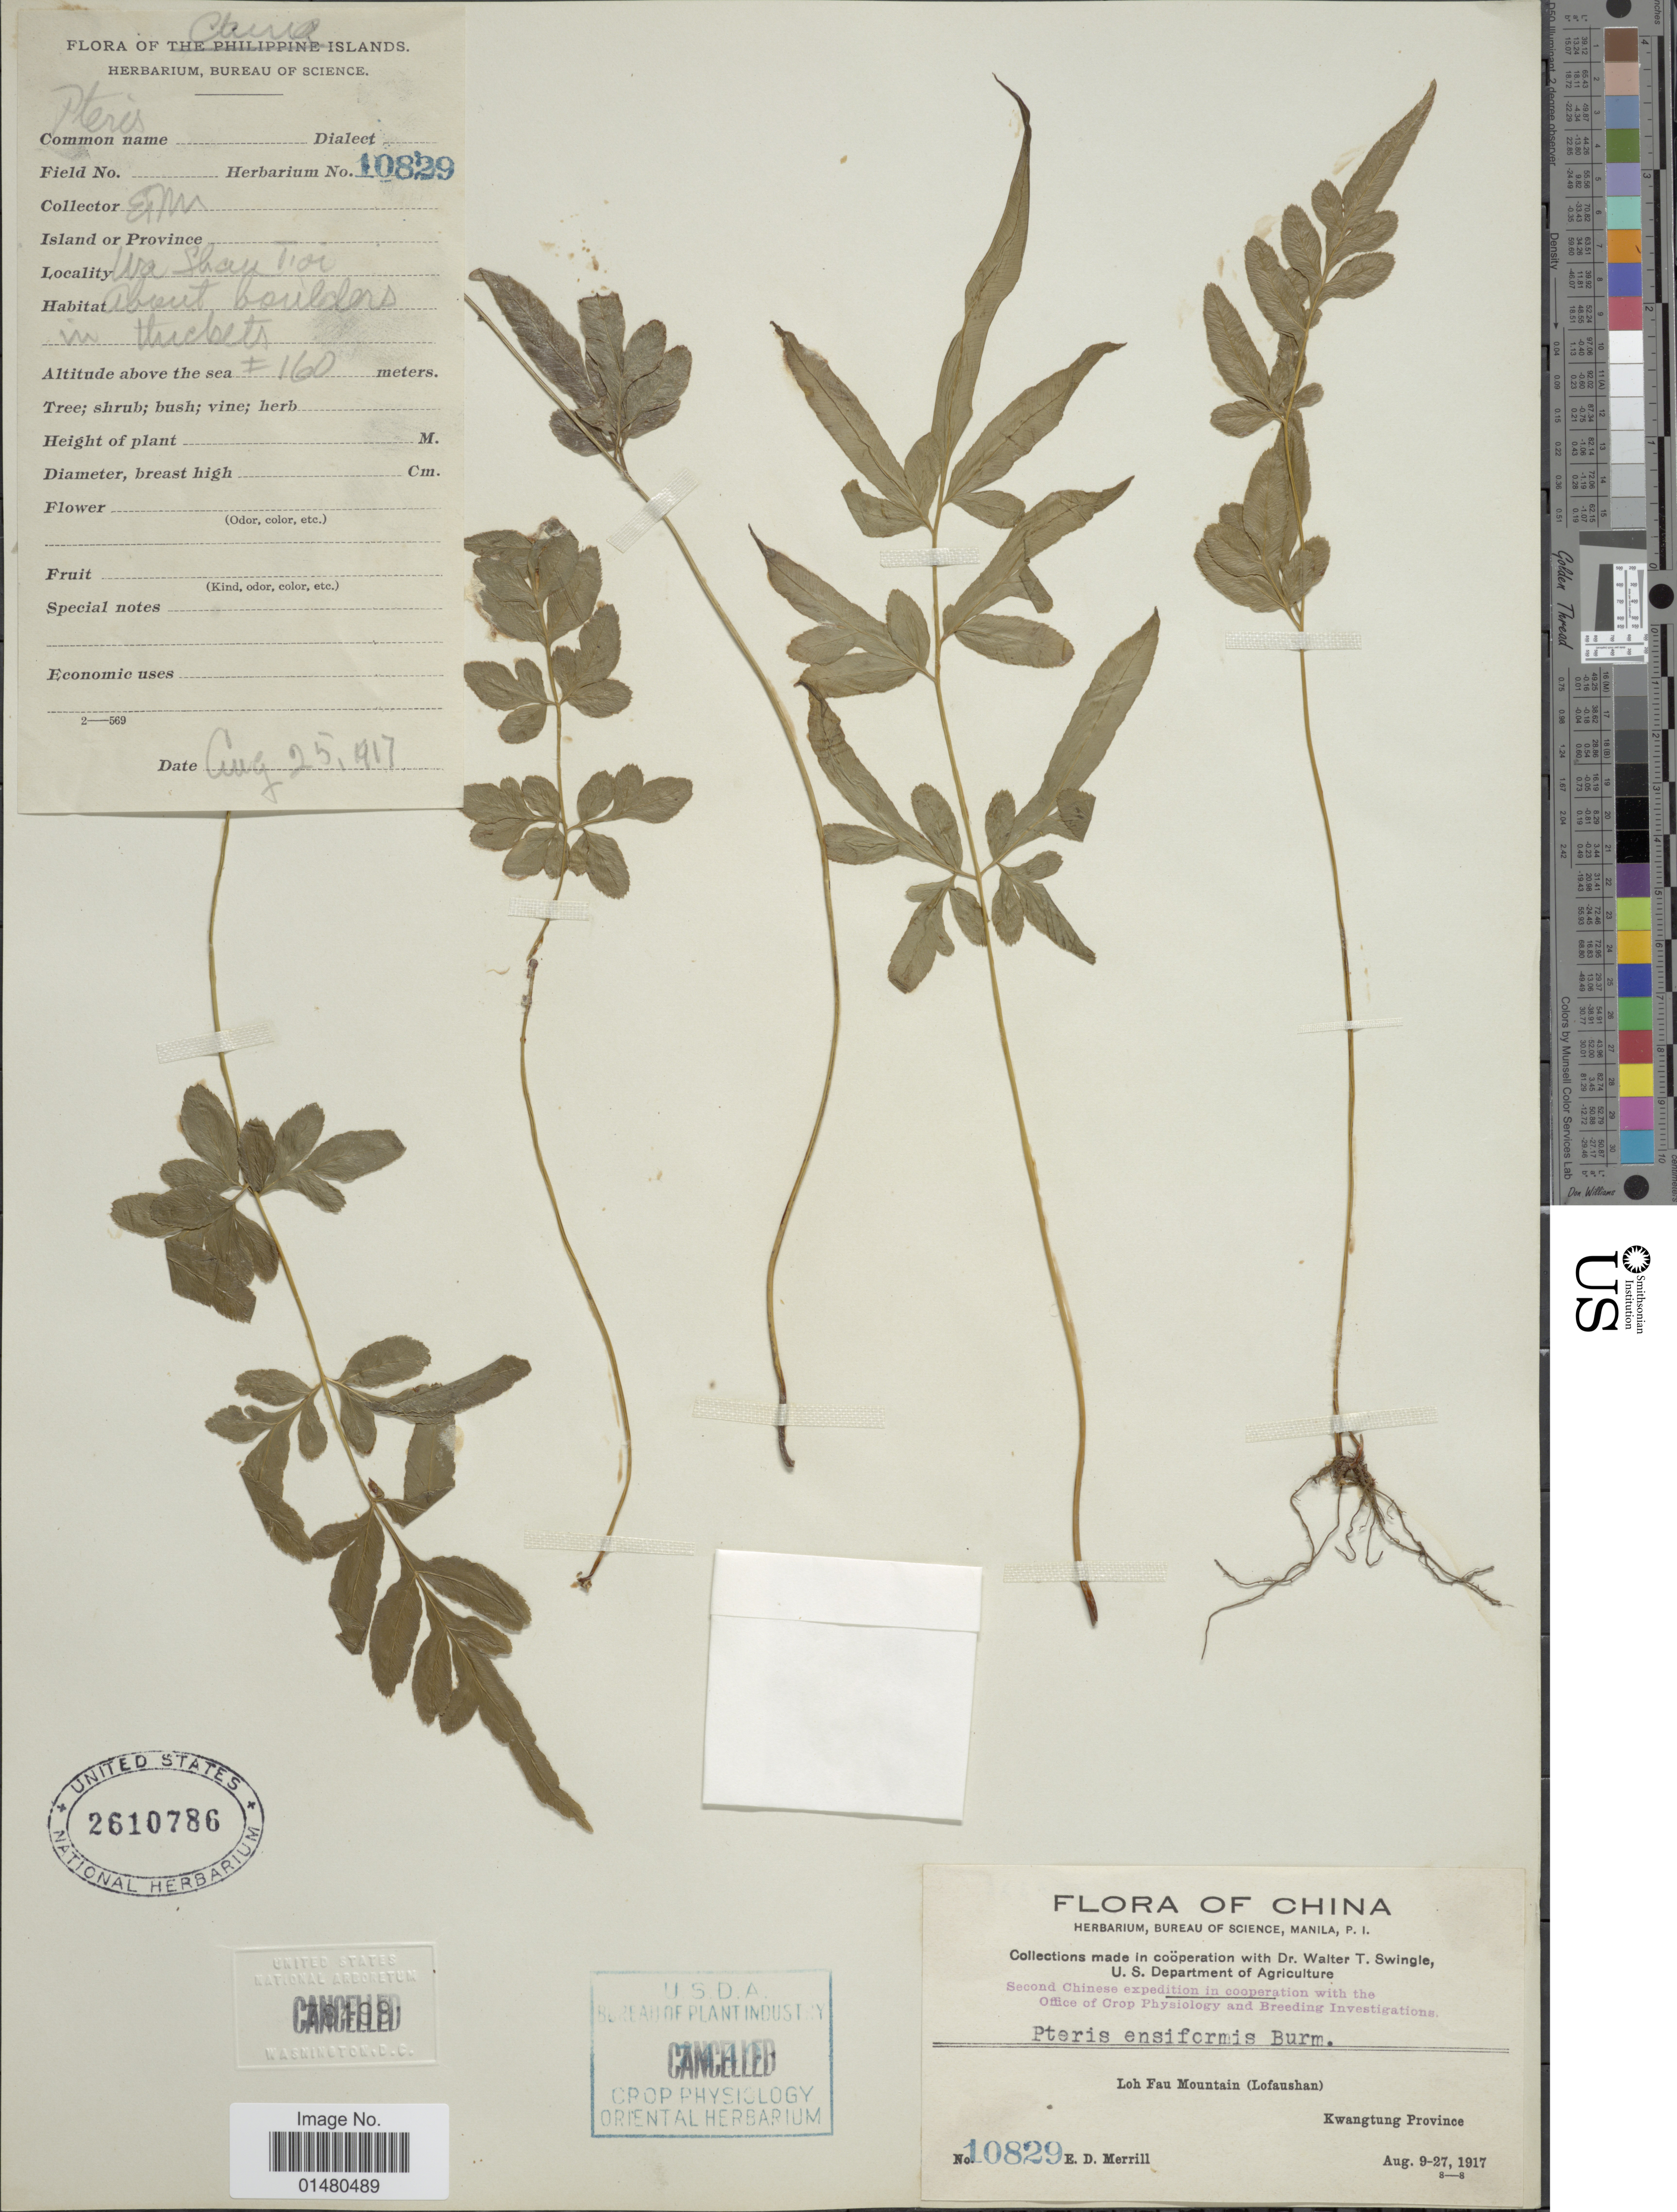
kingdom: Plantae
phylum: Tracheophyta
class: Polypodiopsida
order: Polypodiales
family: Pteridaceae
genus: Pteris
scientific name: Pteris ensiformis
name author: Burm. f.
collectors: E. D. Merrill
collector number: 10829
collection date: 1917-08-09/1917-08-27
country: China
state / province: Guangdong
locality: Loh Fau Mountain (LOfaushan) Kwangtung Province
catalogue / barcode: US 2610786